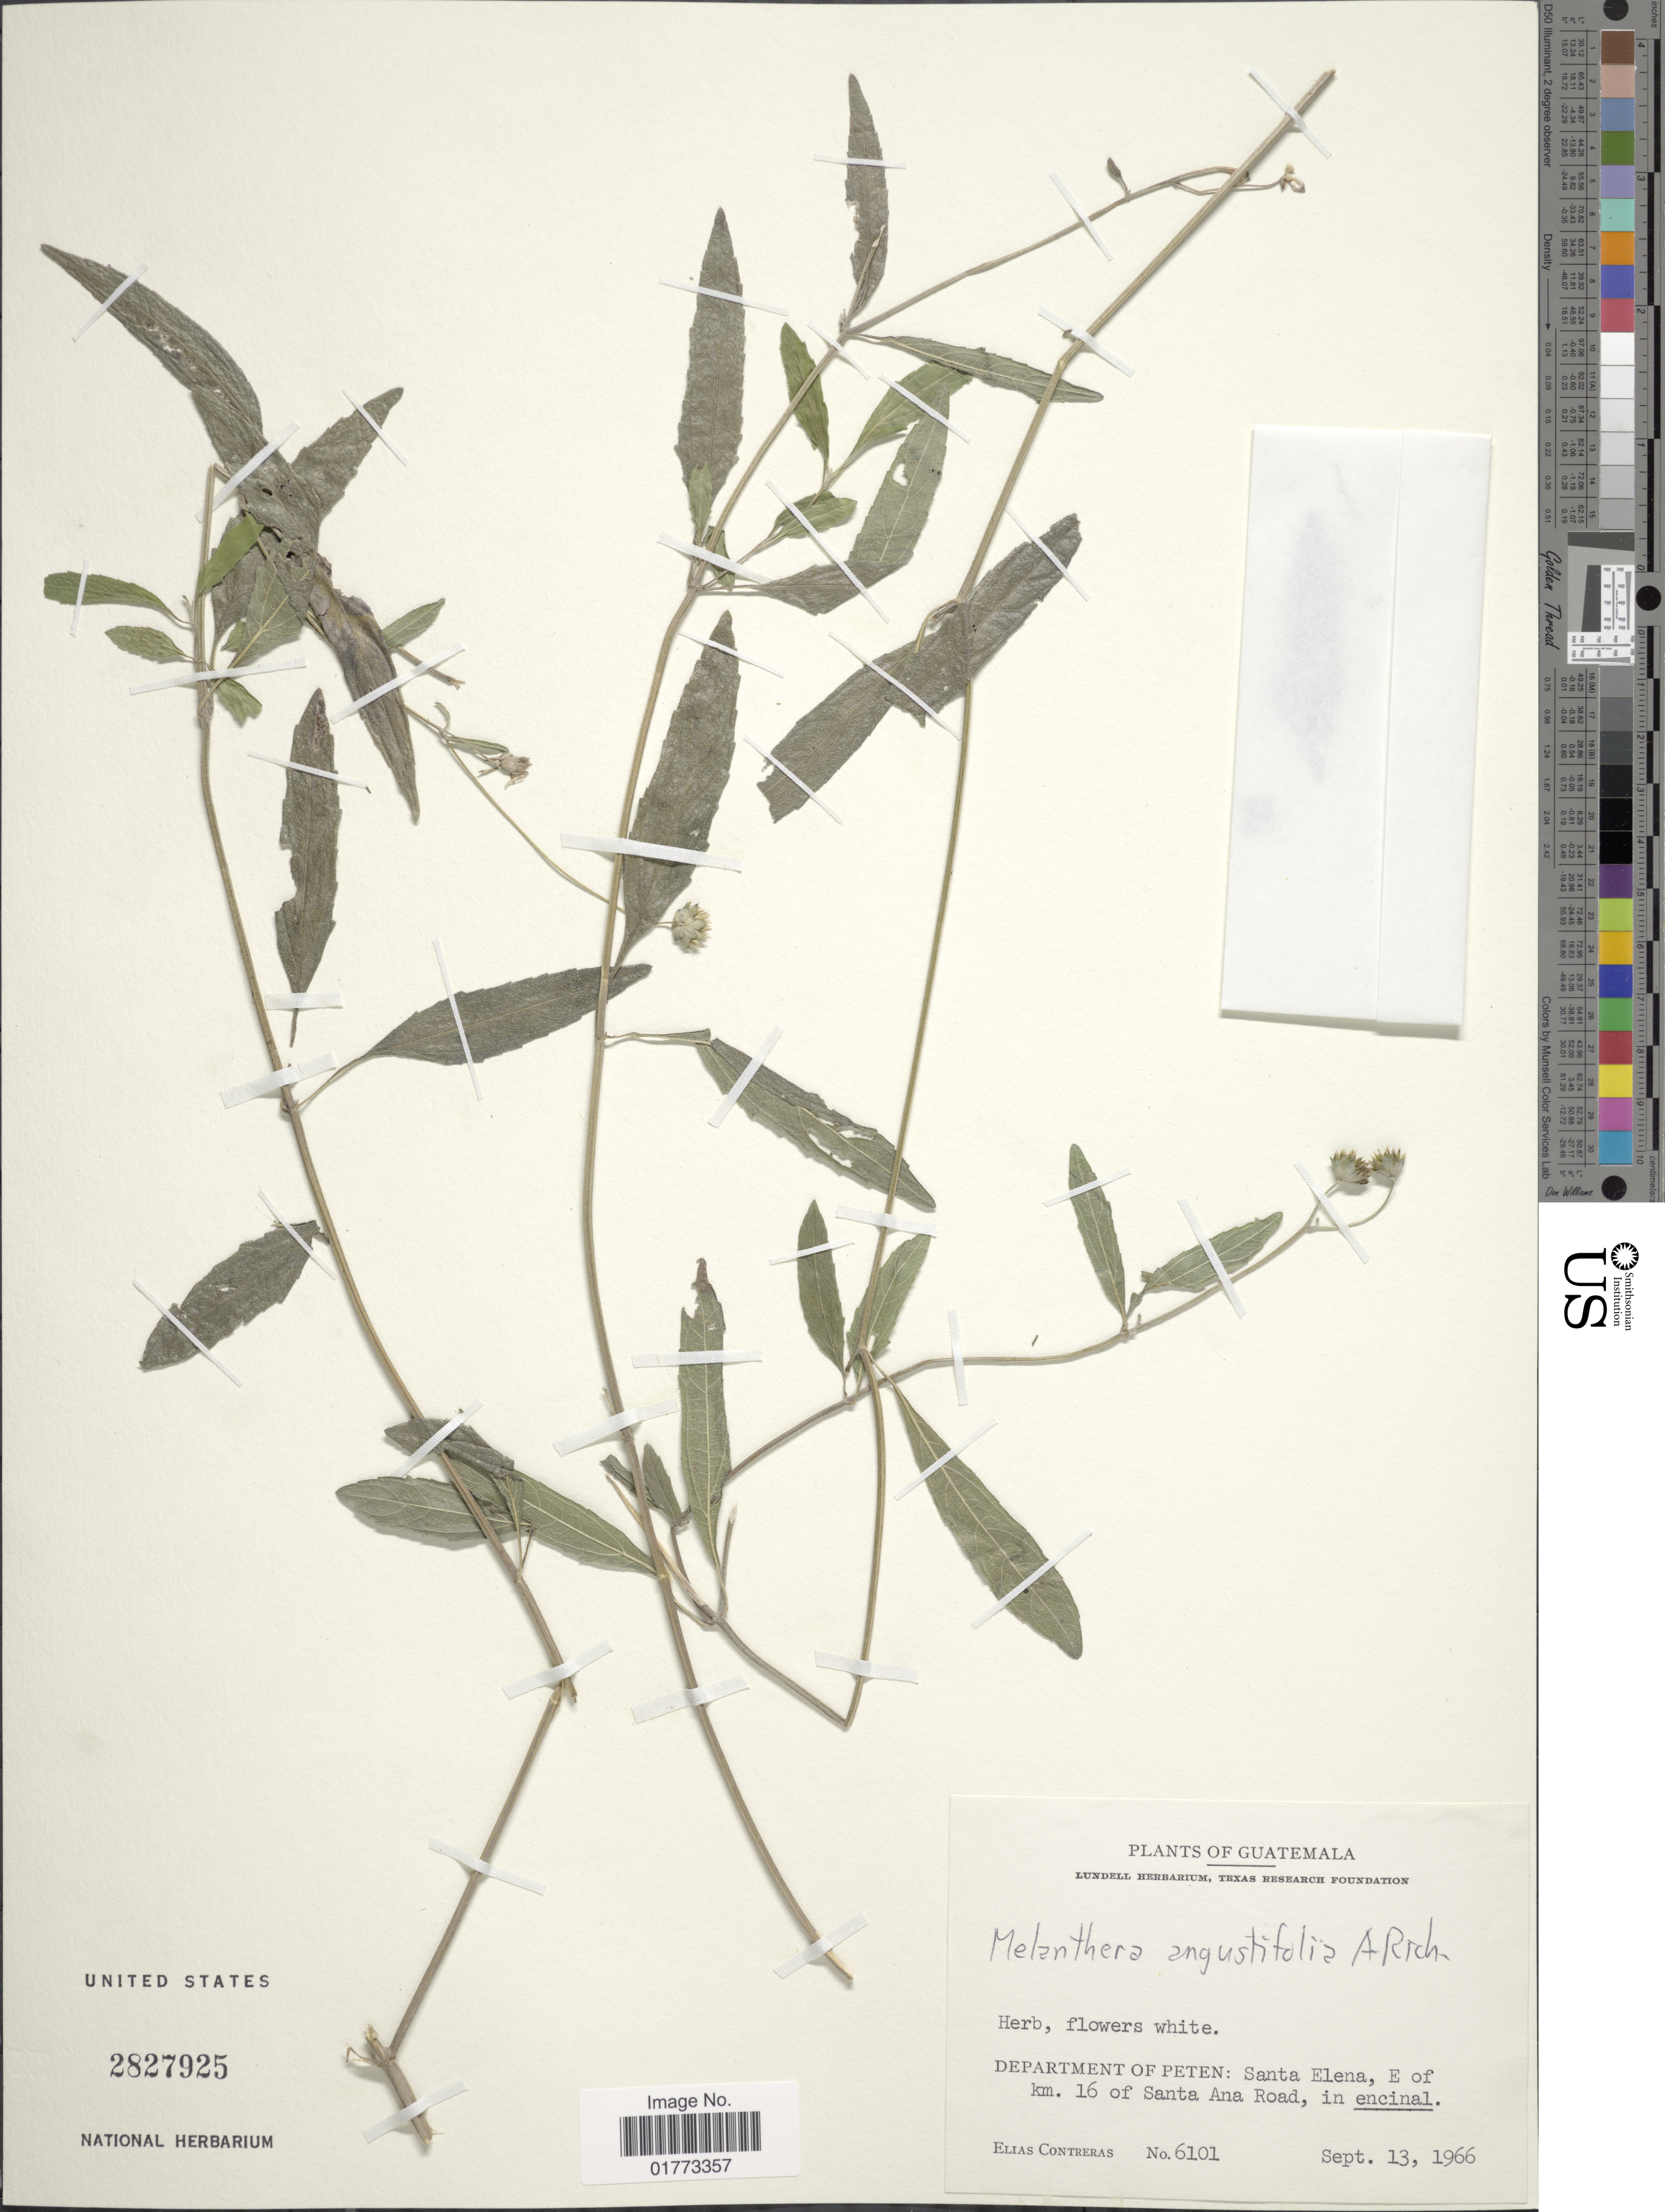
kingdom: Plantae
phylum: Tracheophyta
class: Magnoliopsida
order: Asterales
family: Asteraceae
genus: Melanthera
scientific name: Melanthera angustifolia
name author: A. Rich. in Sagra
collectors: E. Contreras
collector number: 6101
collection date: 1966-09-13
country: Guatemala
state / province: El Petén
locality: Santa Elena, E of km. 16 of Santa Ana Road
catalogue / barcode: US 2827925